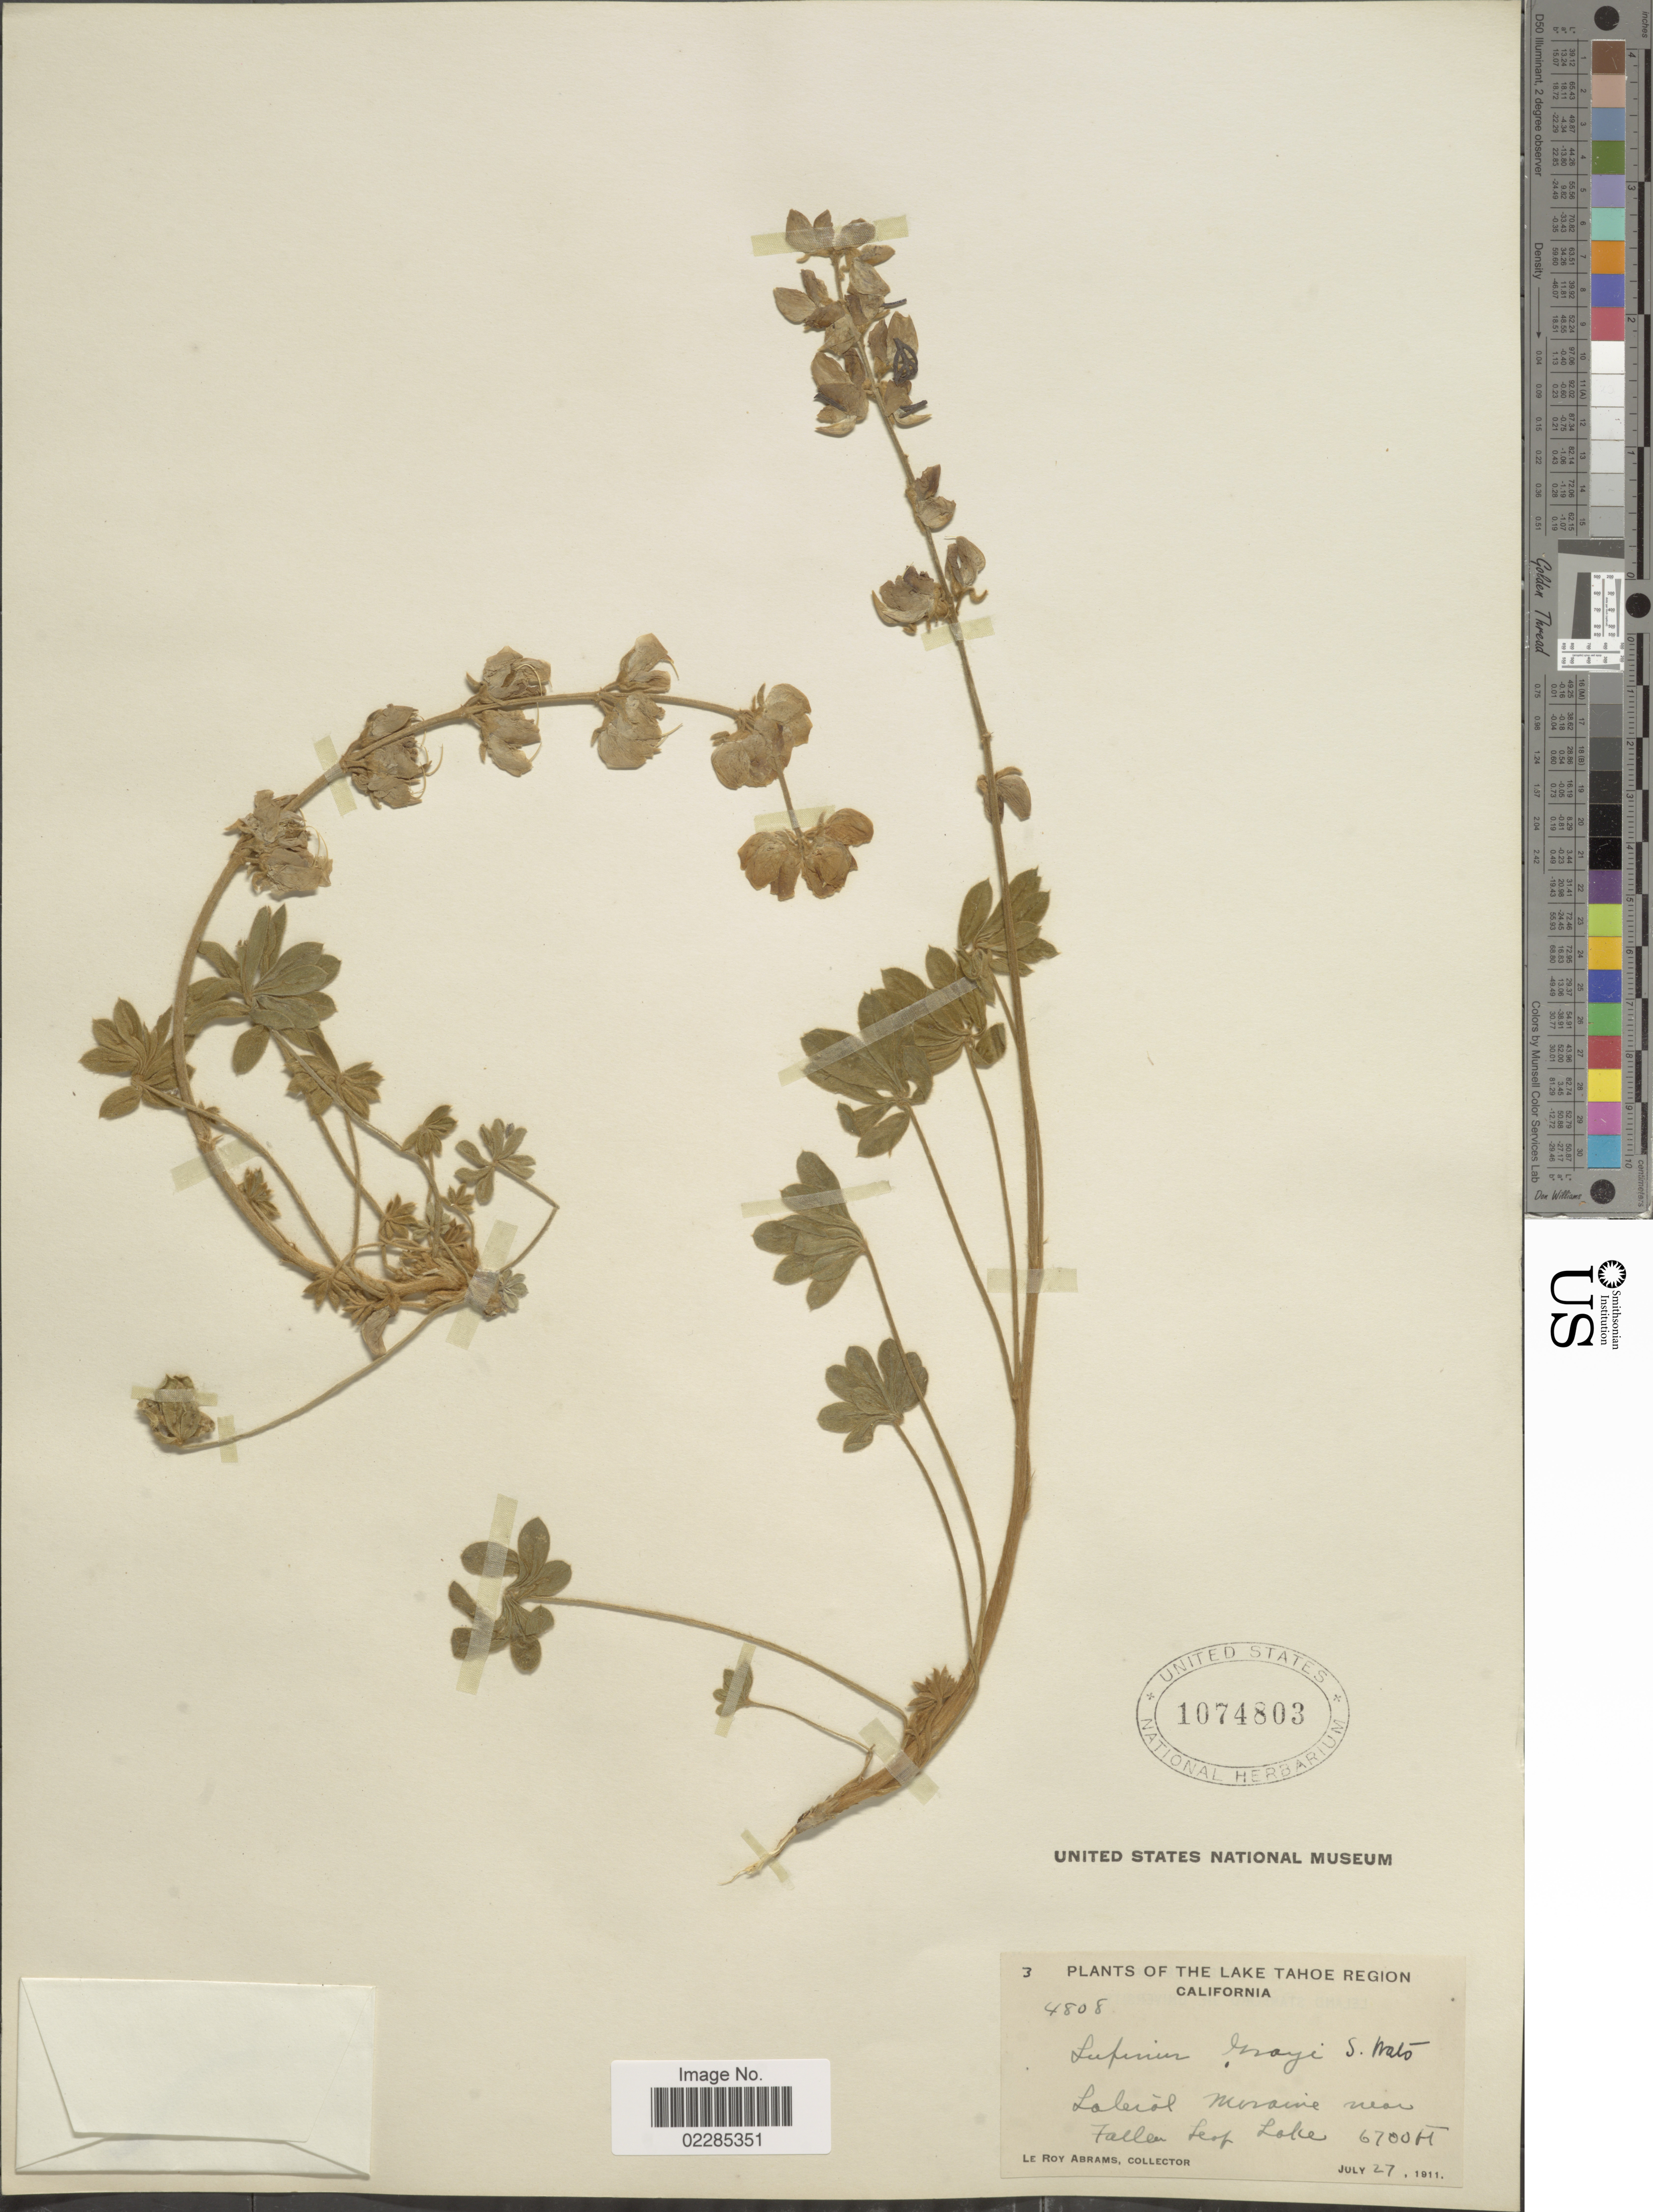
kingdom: Plantae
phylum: Tracheophyta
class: Magnoliopsida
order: Fabales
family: Fabaceae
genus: Lupinus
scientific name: Lupinus grayi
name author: S. Watson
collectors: L. Abrams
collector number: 3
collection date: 1911-07-27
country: United States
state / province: California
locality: The Lake Tahoe Region, Laleröl moraime near Fallen Leof Lake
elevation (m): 2042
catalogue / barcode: US 1074803